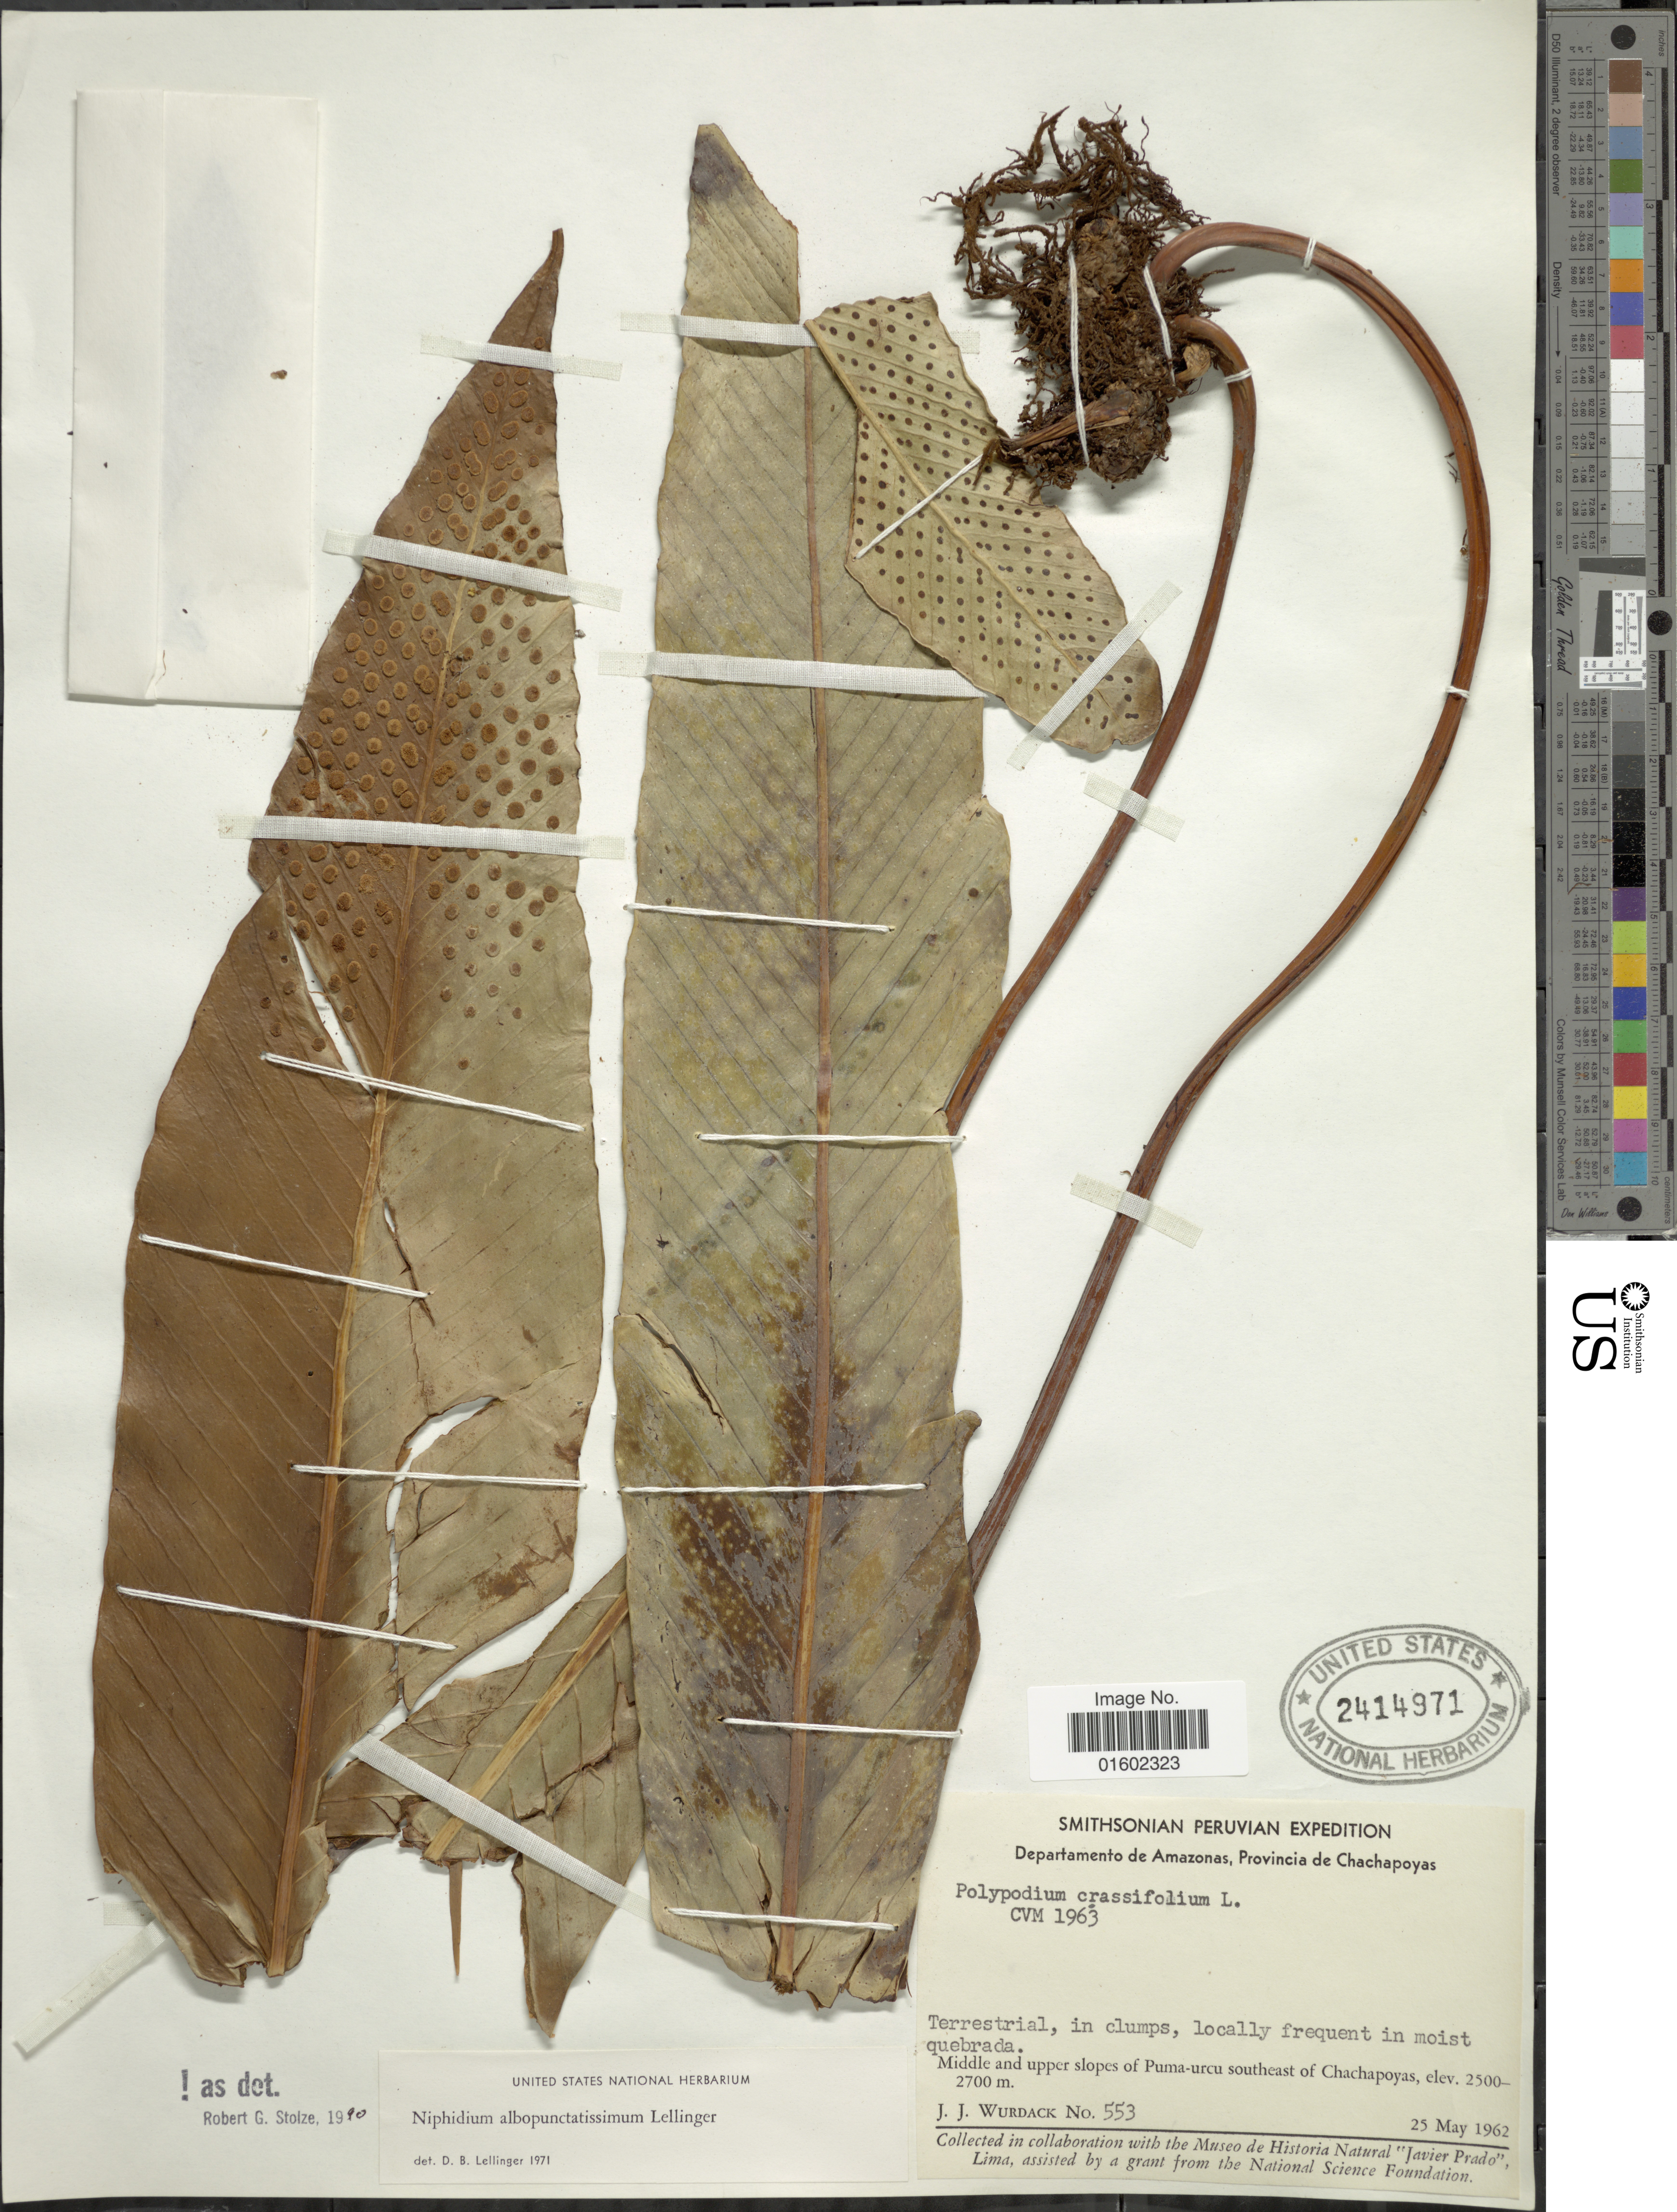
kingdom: Plantae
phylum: Tracheophyta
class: Polypodiopsida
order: Polypodiales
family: Polypodiaceae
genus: Niphidium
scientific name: Niphidium albopunctatissimum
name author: Lellinger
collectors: J. J. Wurdack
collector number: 553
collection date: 1962-05-25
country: Peru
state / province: Amazonas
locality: Departamento de Amazonas, Provincia de Chachapoyas, Middle and upper slopes of Puma-urcu southeast of Chachapoyas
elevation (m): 2500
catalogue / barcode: US 2414971